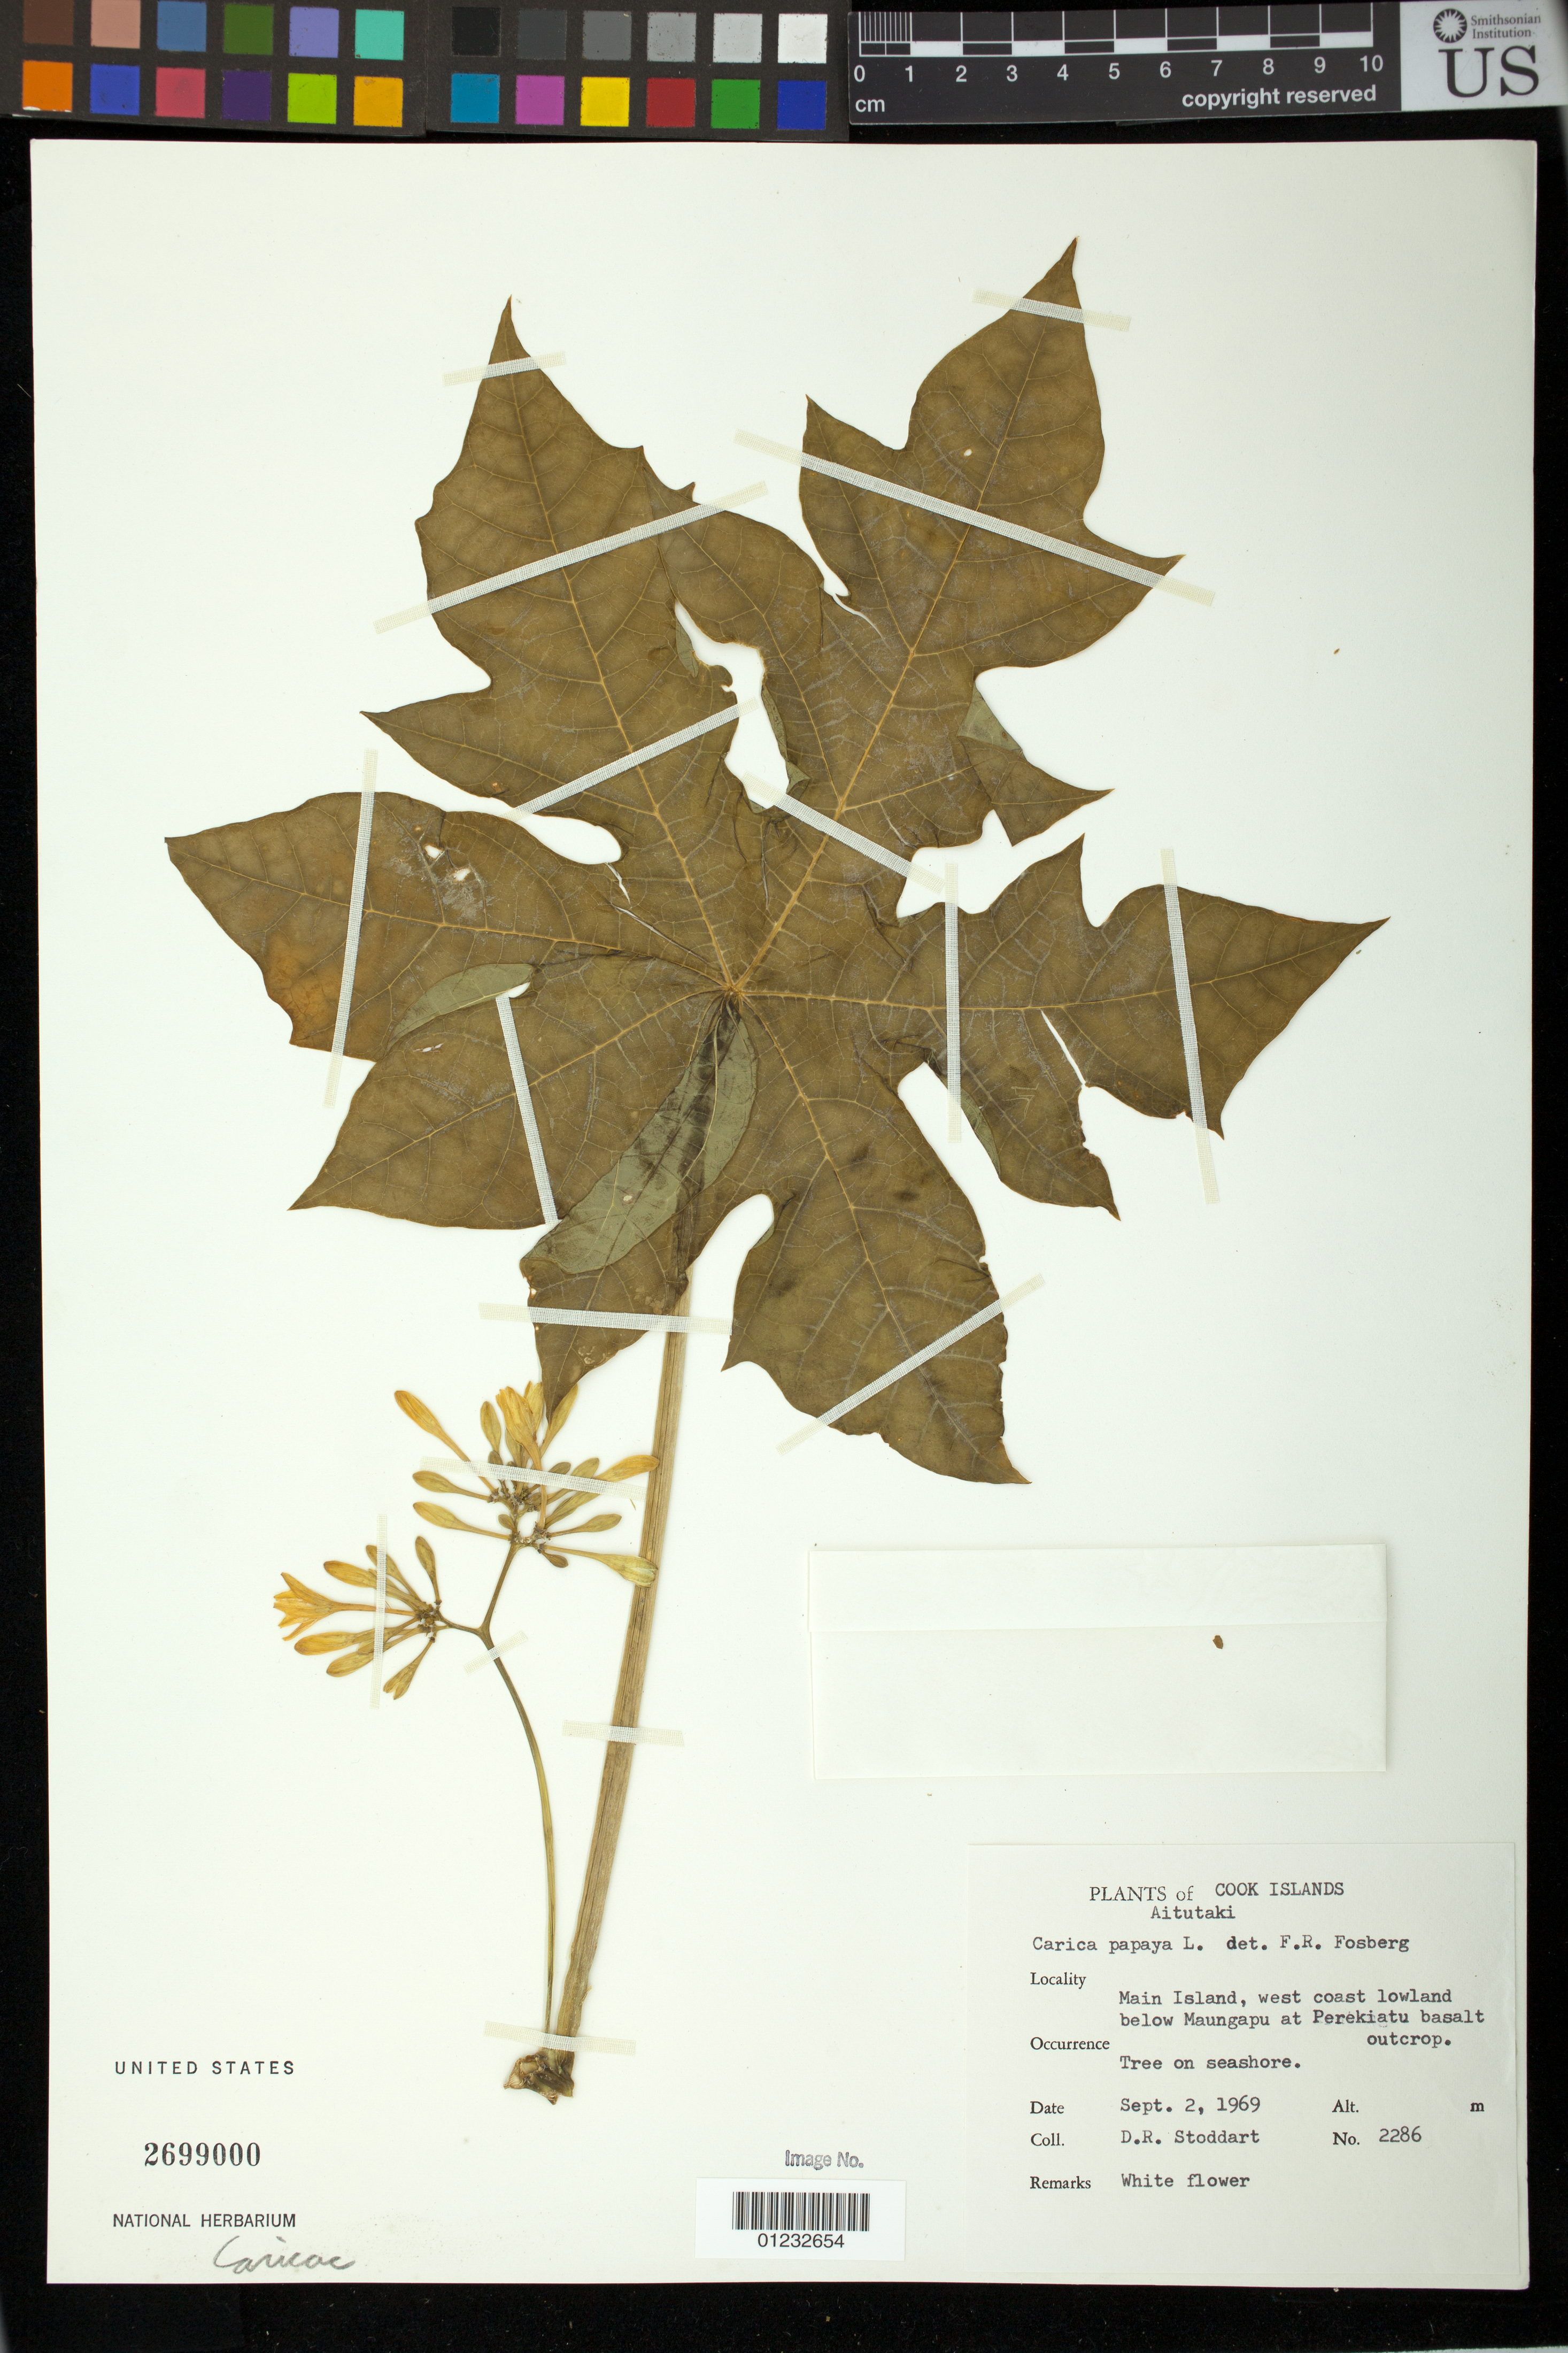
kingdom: Plantae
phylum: Tracheophyta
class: Magnoliopsida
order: Brassicales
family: Caricaceae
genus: Carica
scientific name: Carica papaya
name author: L.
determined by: Fosberg, F. R.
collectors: D. R. Stoddart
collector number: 2286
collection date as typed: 02 Sep 1969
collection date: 1969-09-02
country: Cook Islands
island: Aitutaki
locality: Main Island, W coast lowland below Maungapu, Arutanga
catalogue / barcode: US 2699000